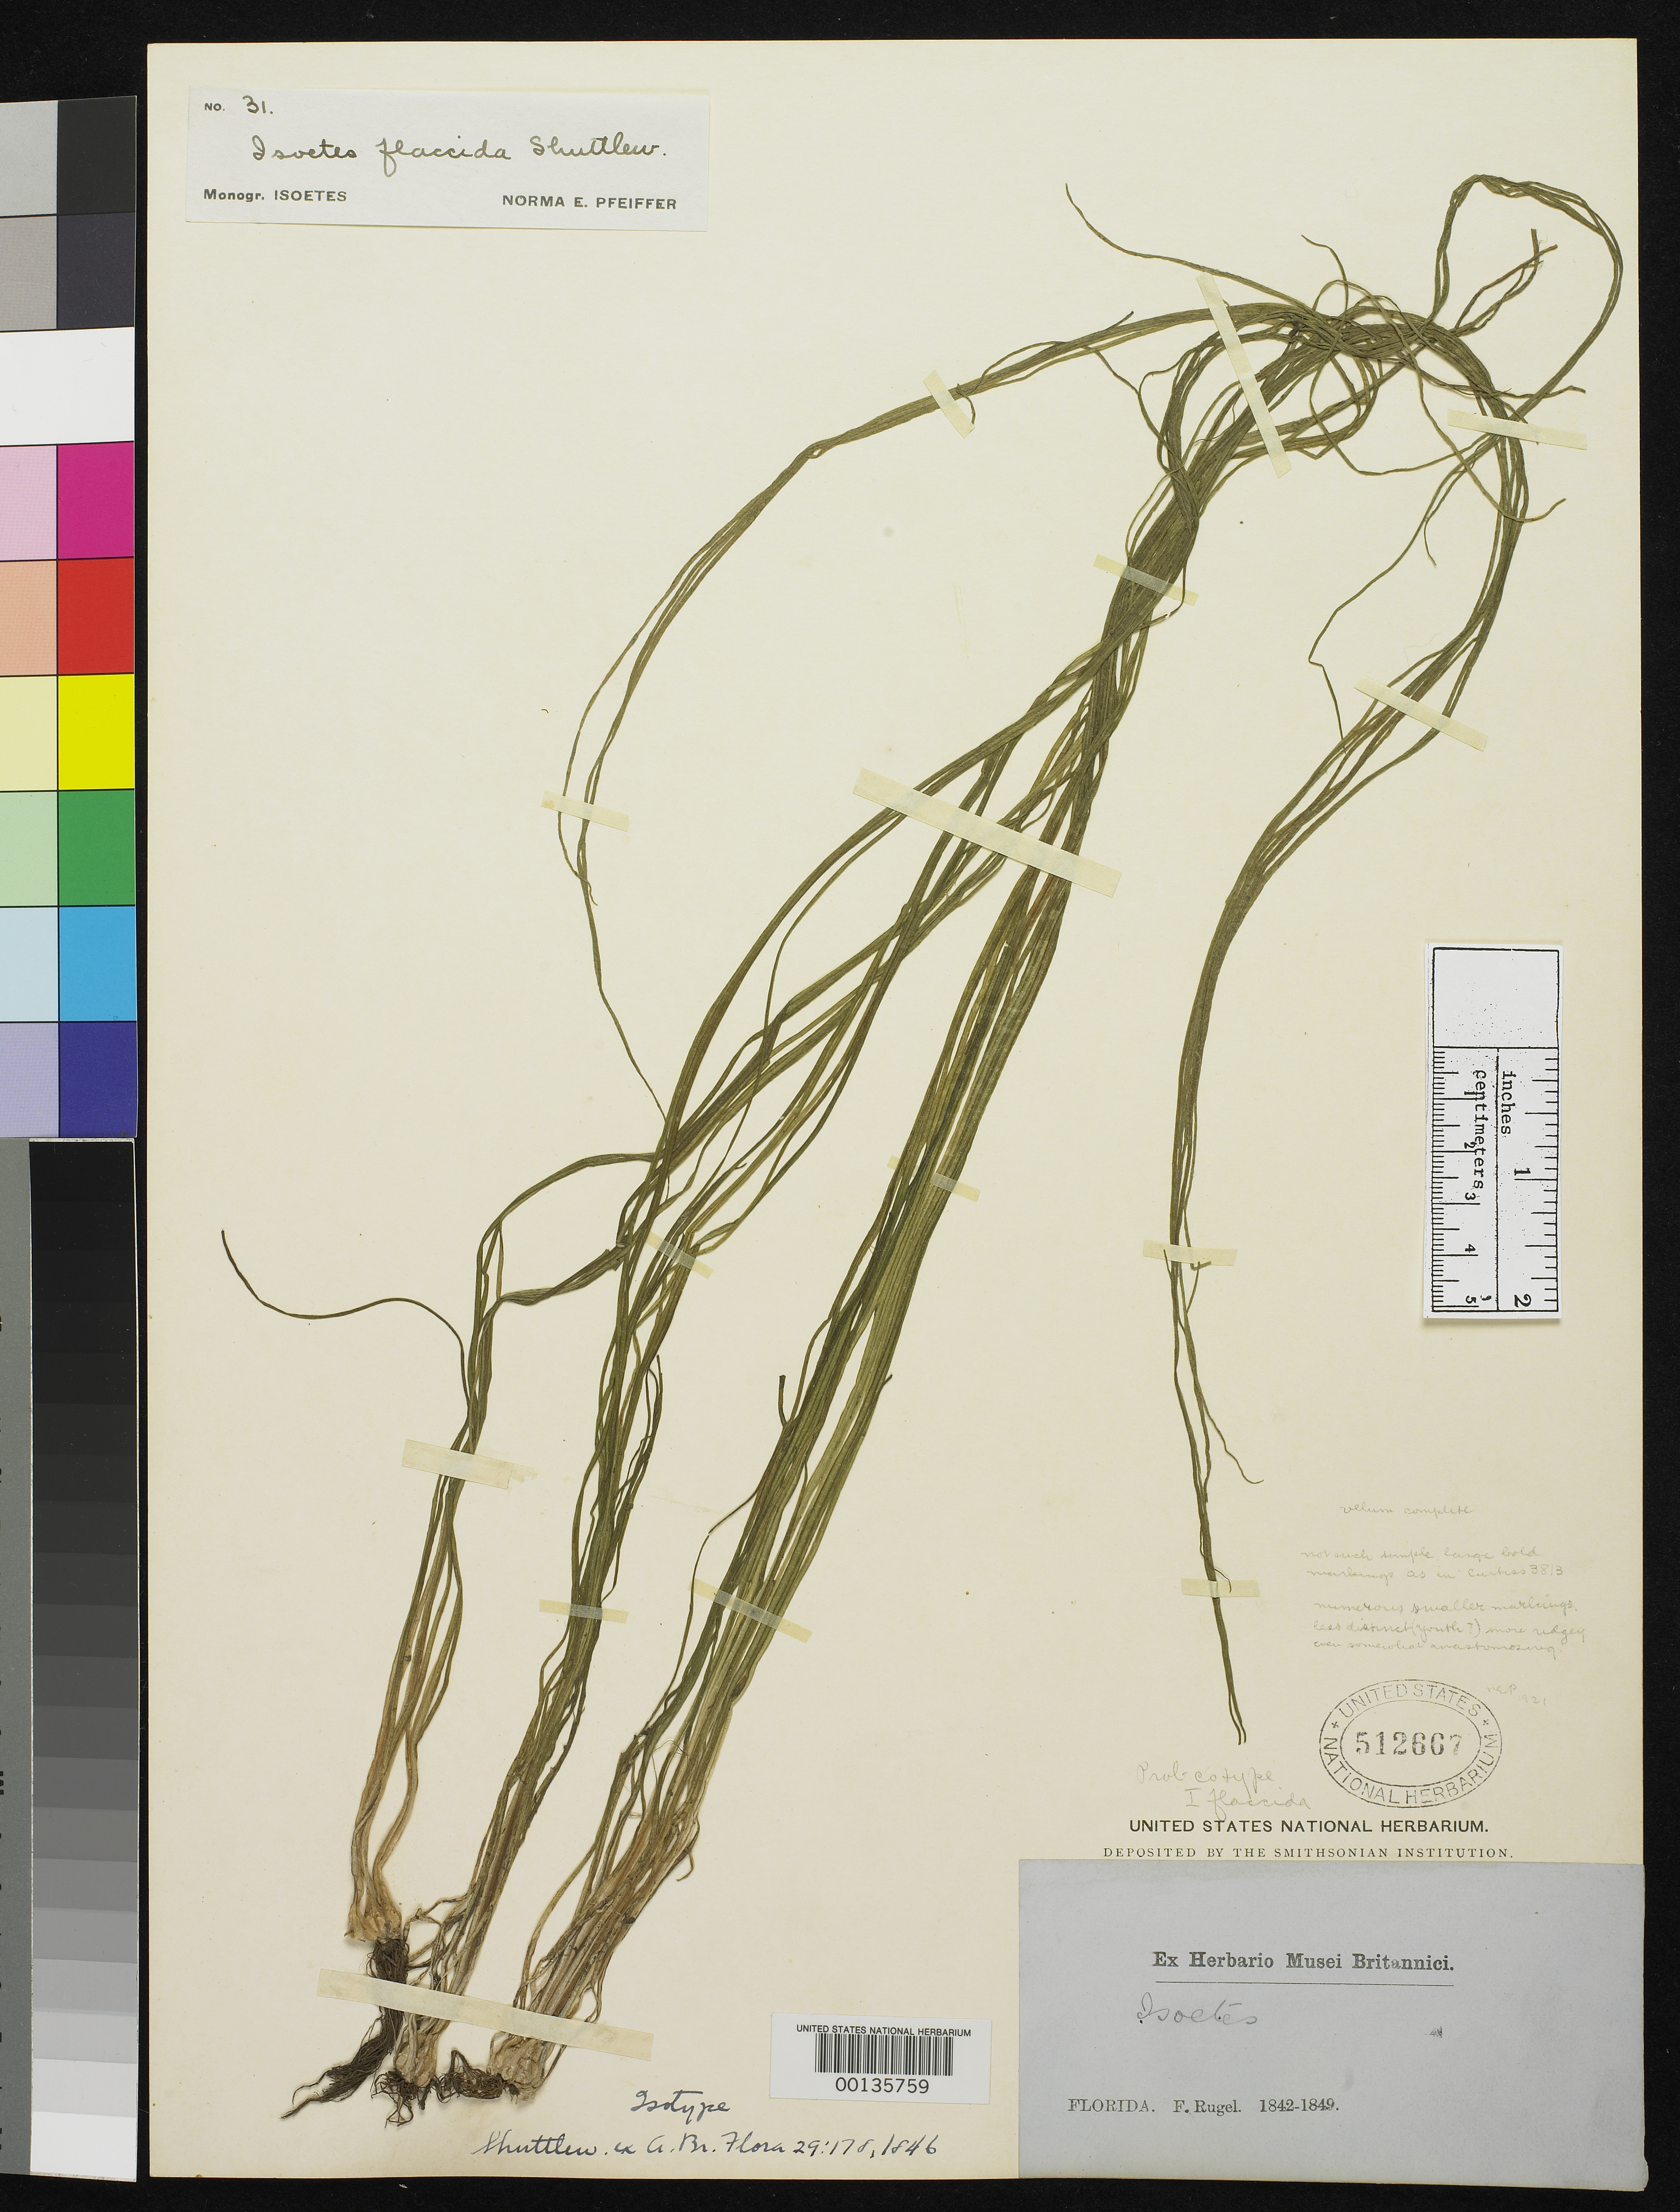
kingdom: Plantae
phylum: Tracheophyta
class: Lycopodiopsida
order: Isoetales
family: Isoetaceae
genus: Isoetes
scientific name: Isoetes flaccida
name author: Shuttlew. ex A. Braun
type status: Type Collection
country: United States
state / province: Florida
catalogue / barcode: US 512667